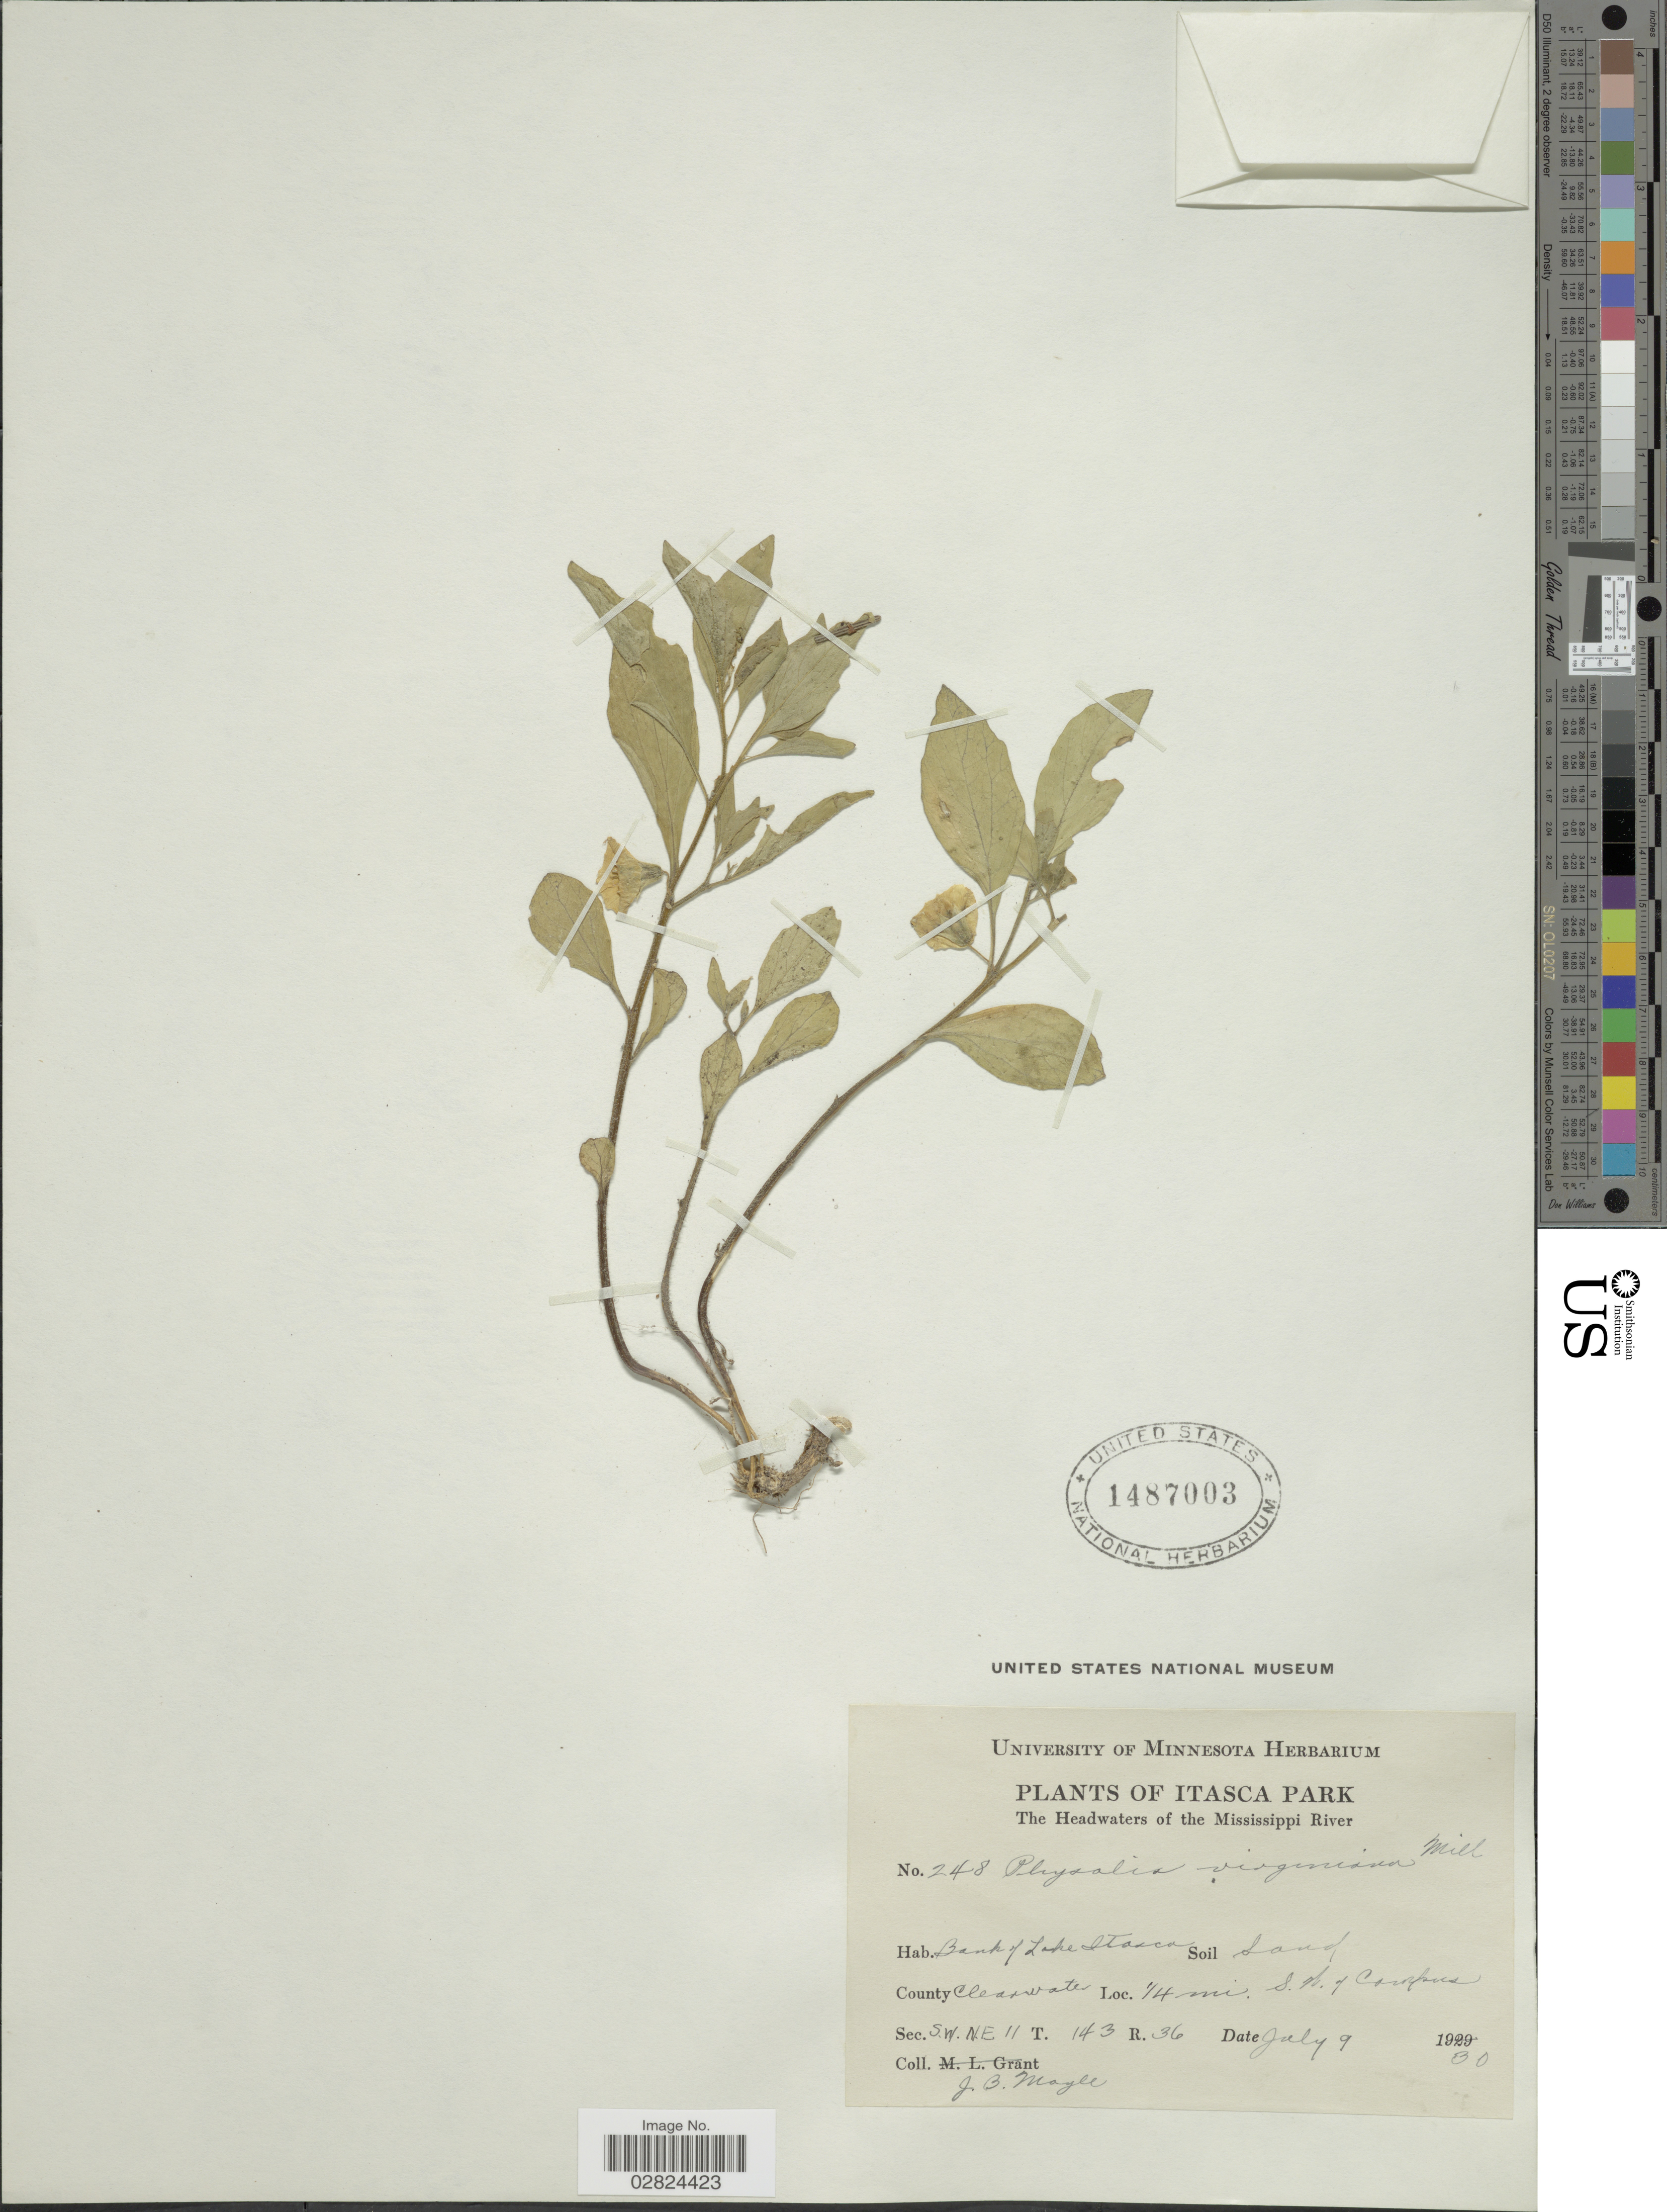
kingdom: Plantae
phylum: Tracheophyta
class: Magnoliopsida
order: Solanales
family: Solanaceae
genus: Physalis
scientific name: Physalis virginiana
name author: Mill.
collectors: J. Mayer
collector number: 248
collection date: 1930-07-09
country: United States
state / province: Minnesota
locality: Itasca Park, The Headwaters of the Mississippi River, Bank of Lake Itasca, County Clearwater, 14 mi. S.W. of Campus, Sec. S.W. N.E. 11 T. 143 R. 36.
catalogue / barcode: US 1487003